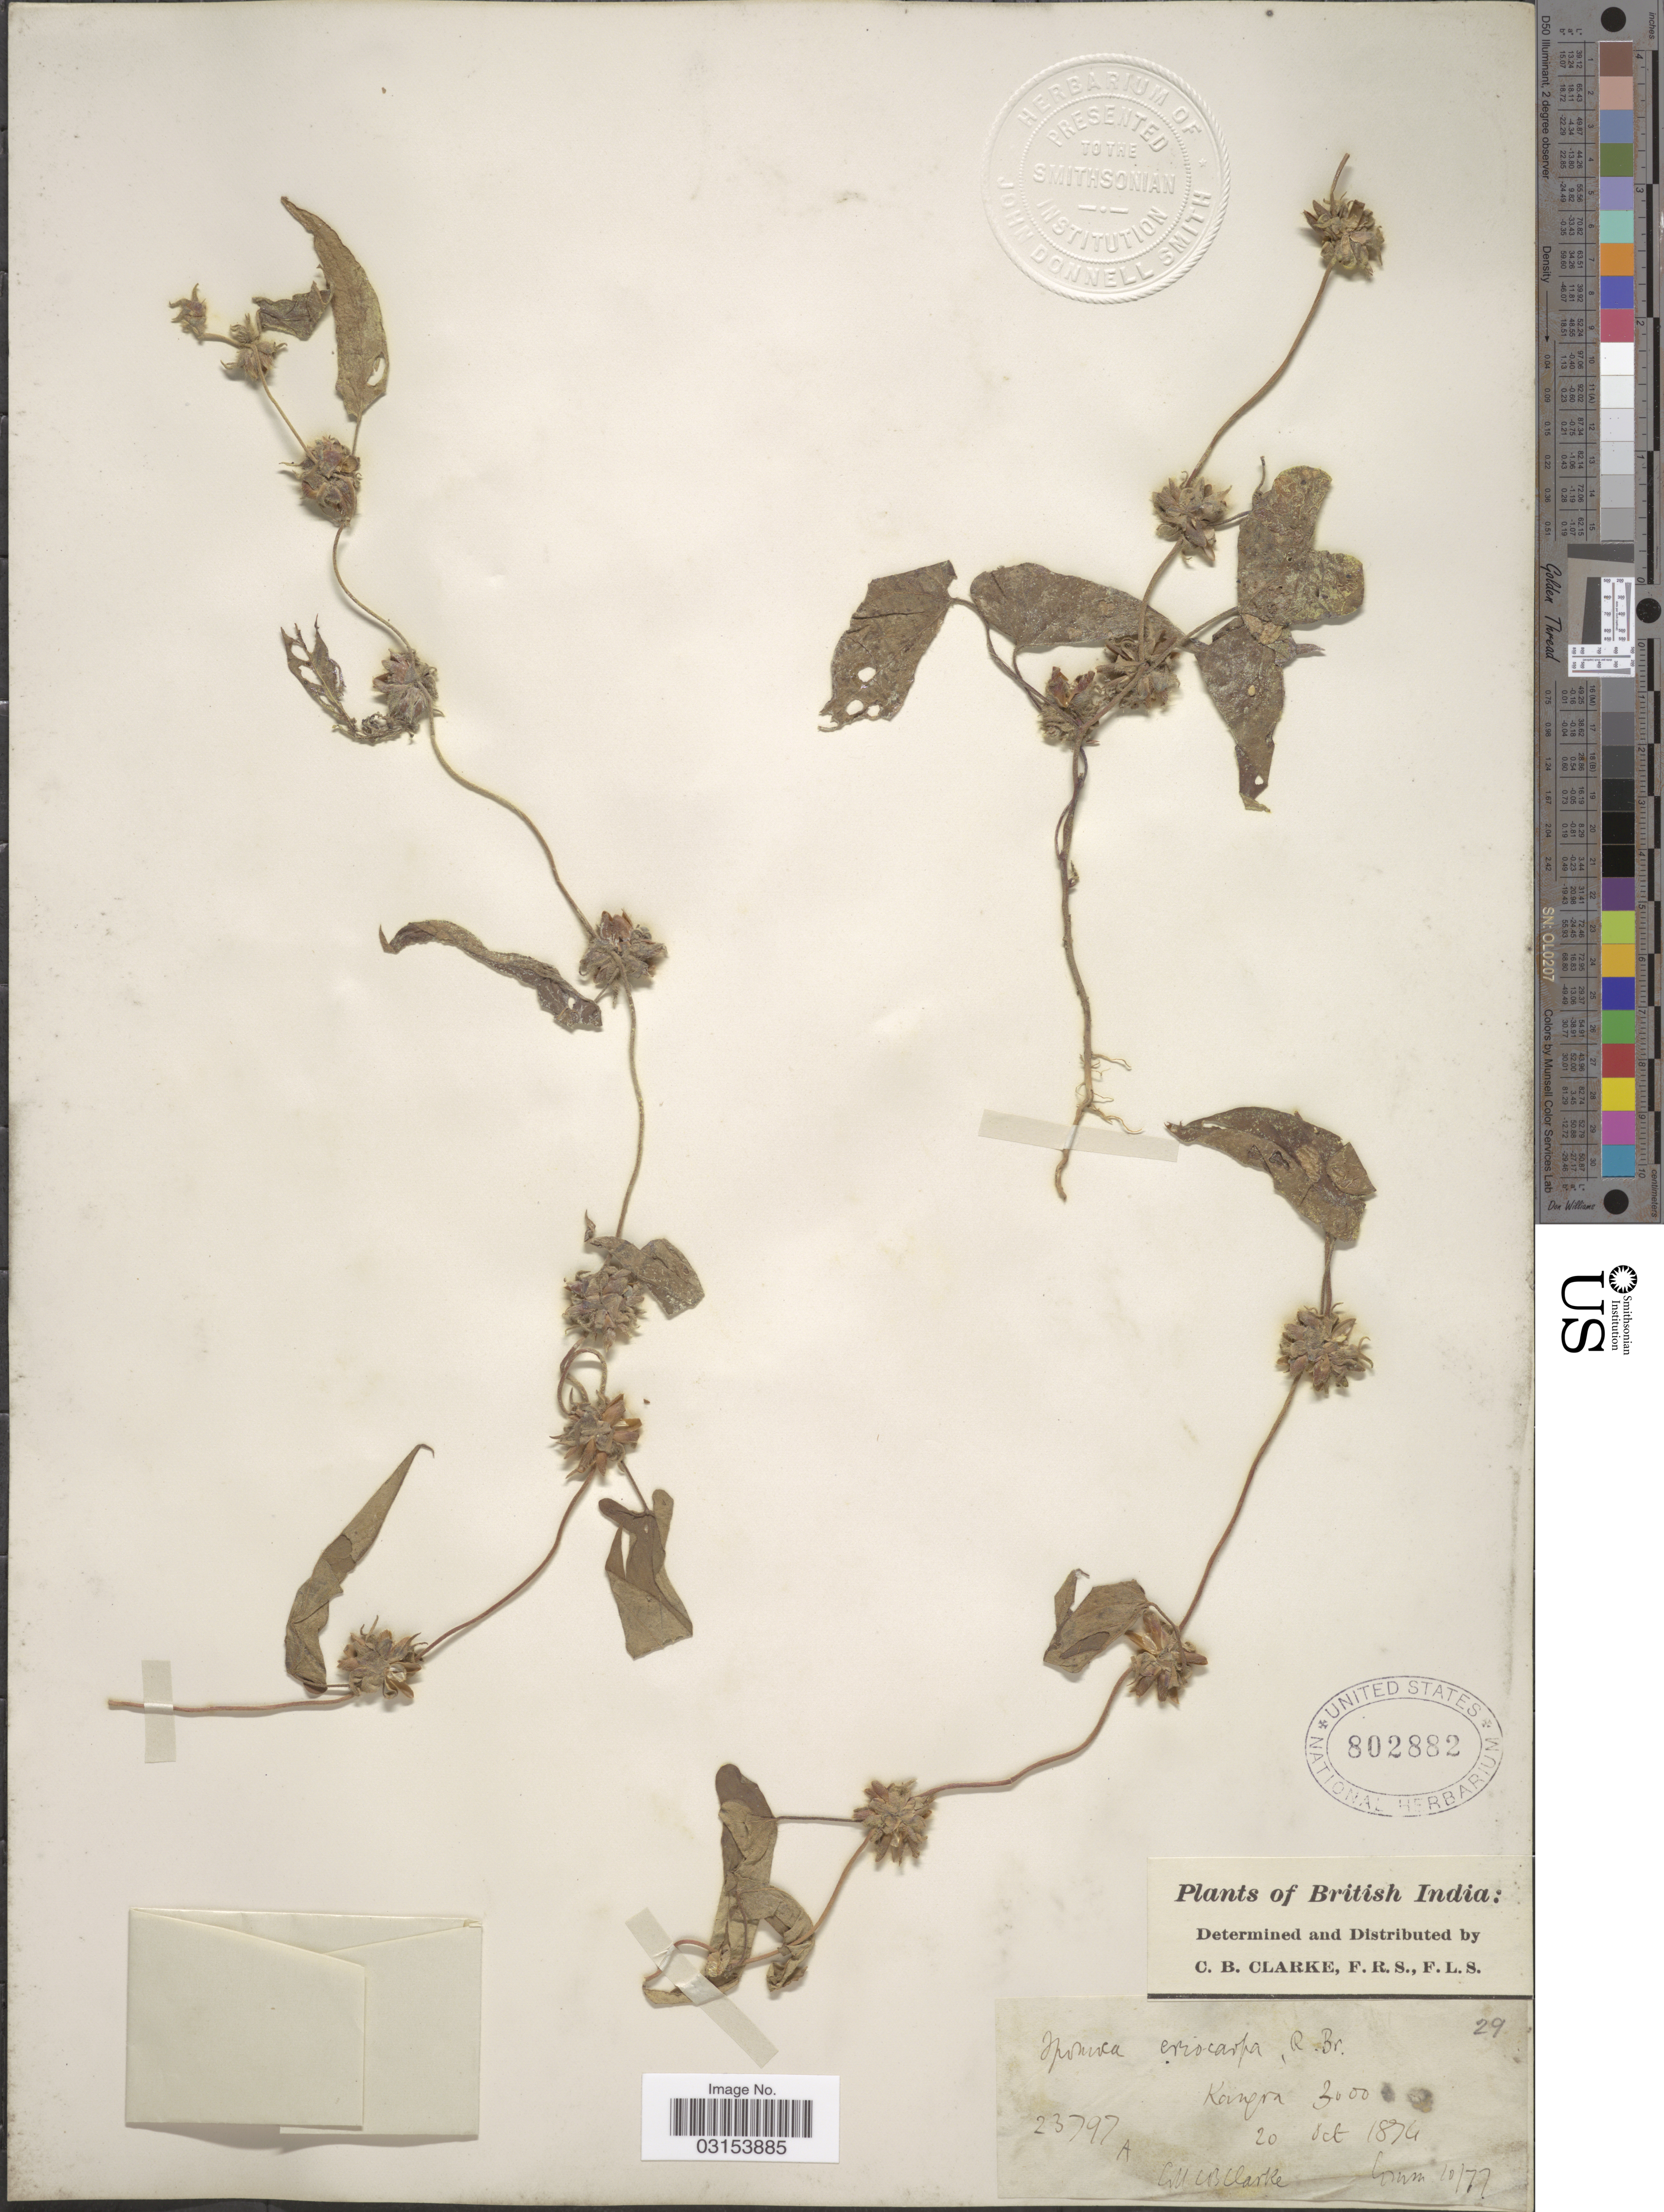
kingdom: Plantae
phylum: Tracheophyta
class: Magnoliopsida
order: Solanales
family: Convolvulaceae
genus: Ipomoea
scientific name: Ipomoea eriocarpa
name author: R. Br.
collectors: C. B. Clarke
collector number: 23797A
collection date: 1874-10-20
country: India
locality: British India. Kangra.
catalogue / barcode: US 802882